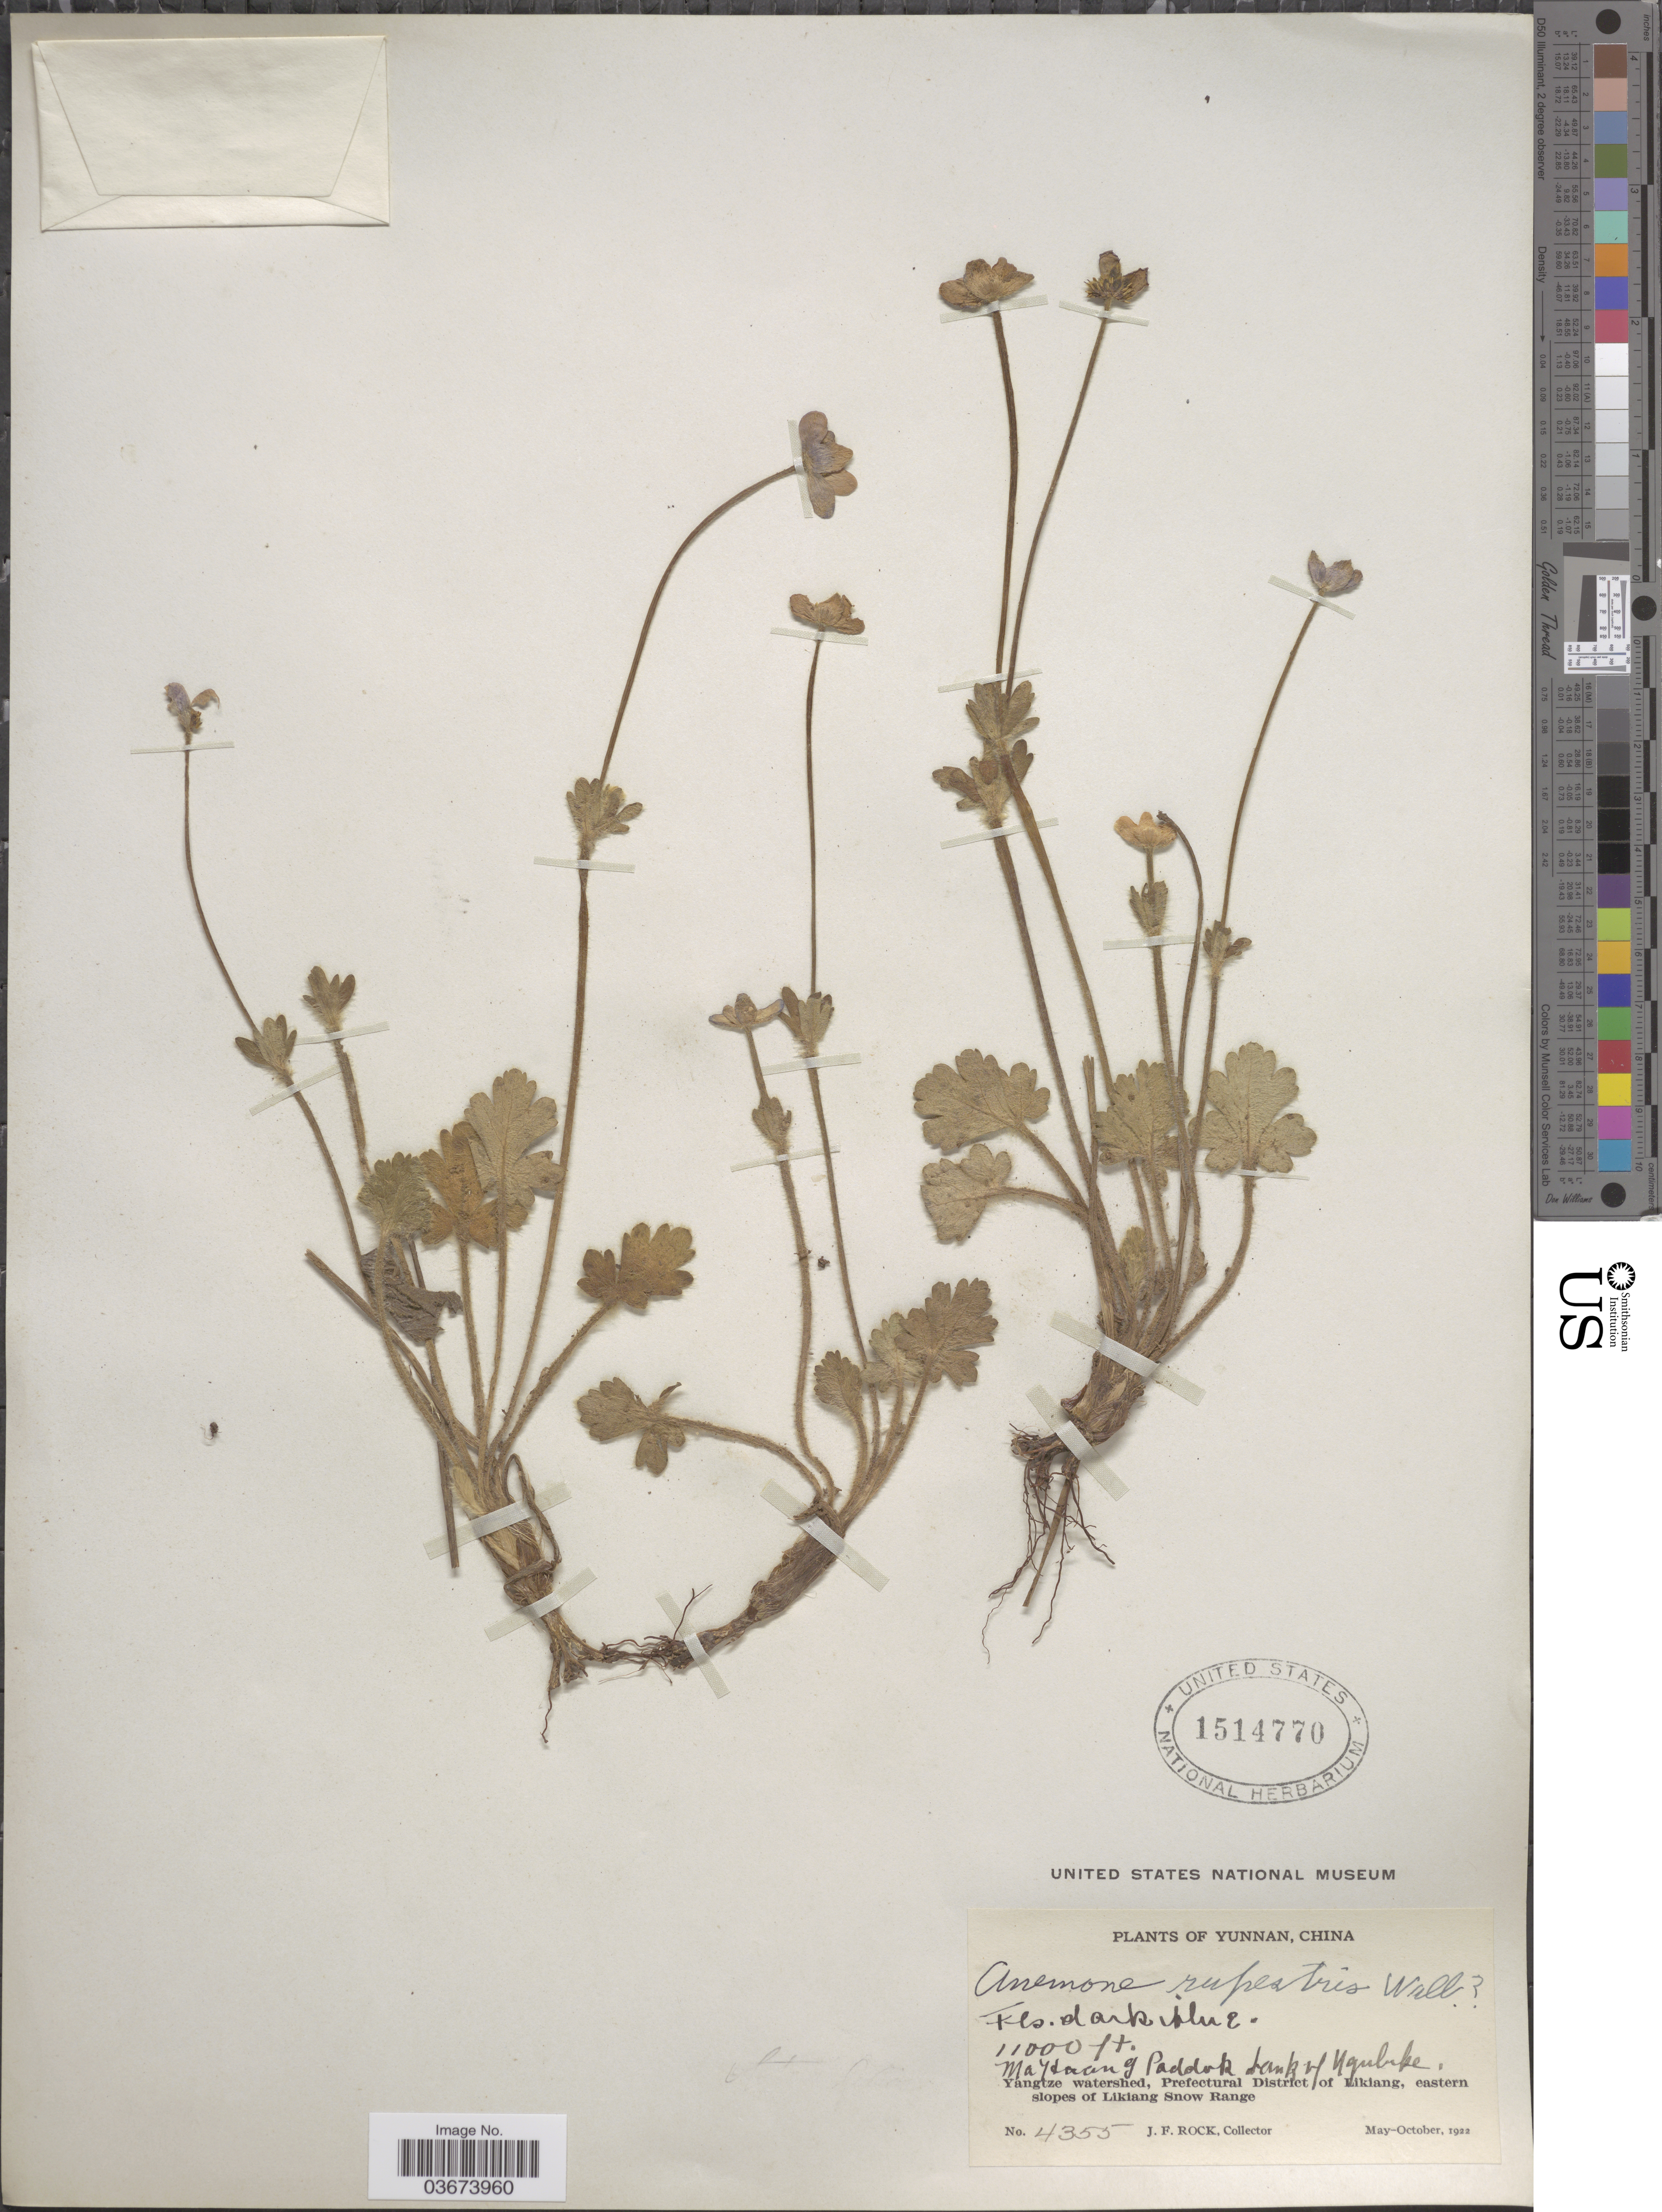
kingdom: Plantae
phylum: Tracheophyta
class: Magnoliopsida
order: Ranunculales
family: Ranunculaceae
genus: Anemone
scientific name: Anemone rupestris subsp. rupestris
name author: Wall. ex Hook. f. & Thomson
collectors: J. Rock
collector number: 4355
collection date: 1922-05/1922-10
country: China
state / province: Yunnan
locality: Makong Paddok bank of Nguluke. Yangtze watershed, Prefectural District of Likiang, eastern slopes of Likiang Snow Range.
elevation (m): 3353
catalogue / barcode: US 1514770